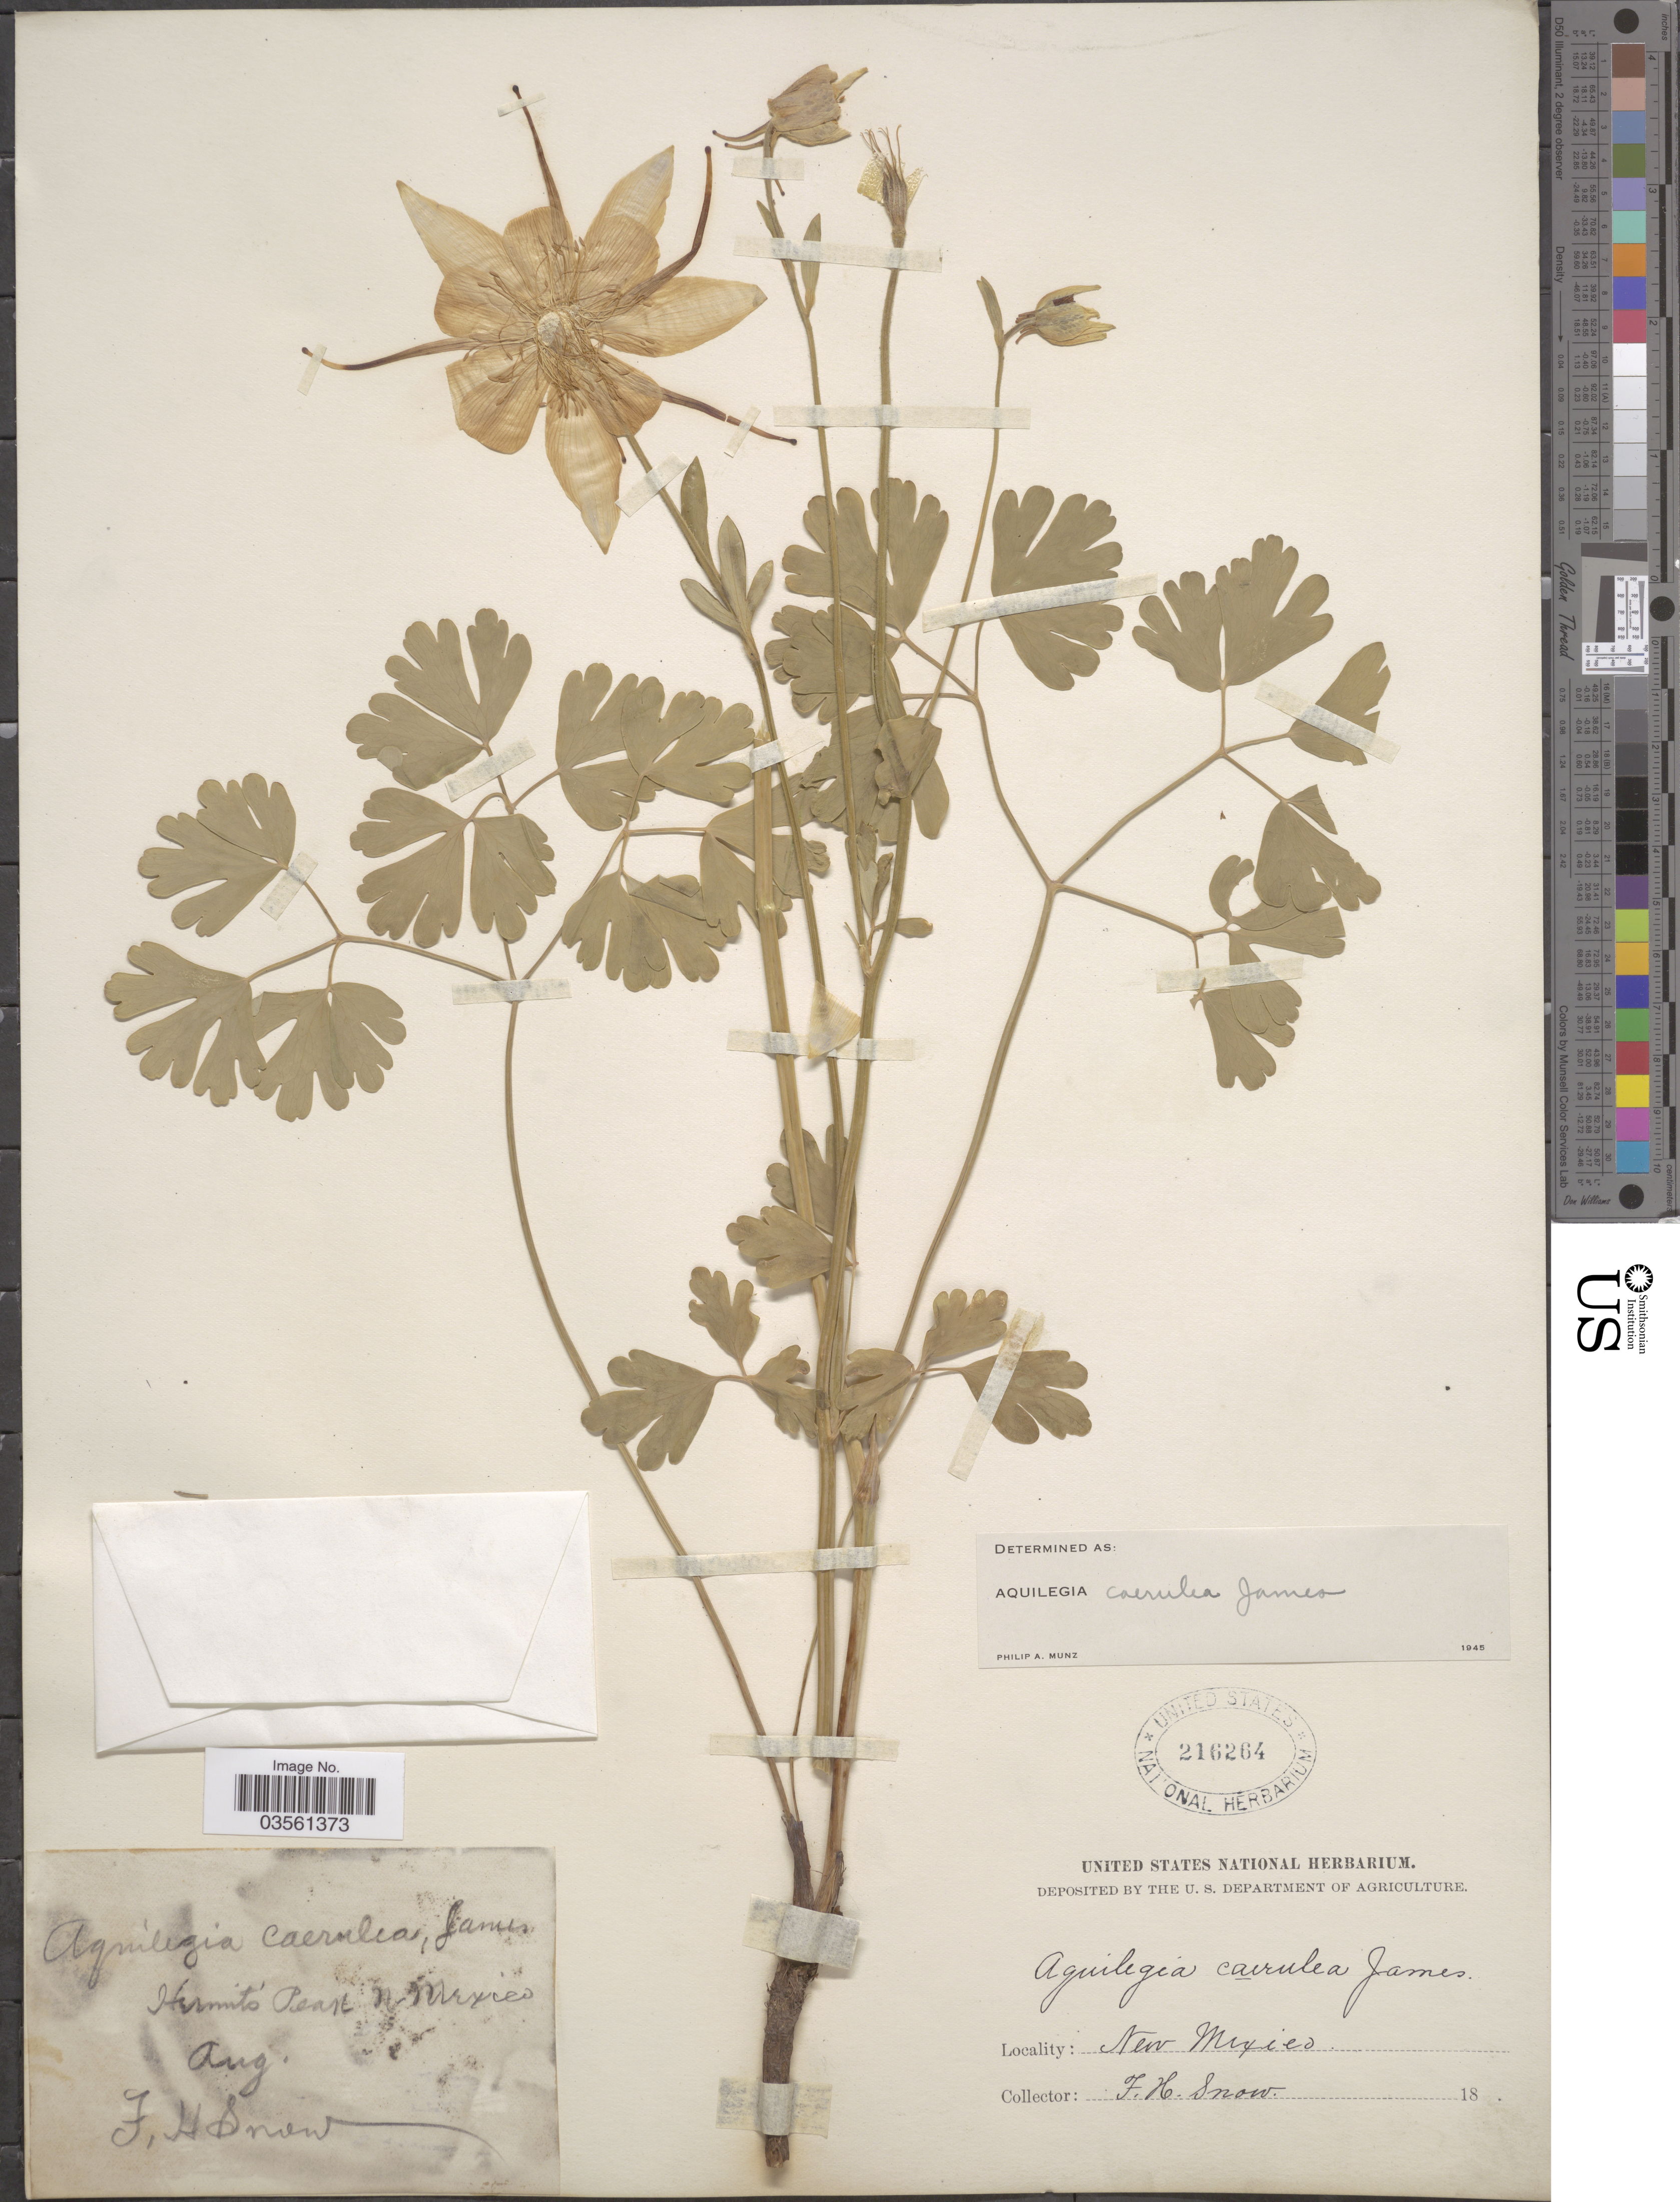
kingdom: Plantae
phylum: Tracheophyta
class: Magnoliopsida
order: Ranunculales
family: Ranunculaceae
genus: Aquilegia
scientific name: Aquilegia coerulea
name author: E. James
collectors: F. H. Snow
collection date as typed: Aug 18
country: United States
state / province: New Mexico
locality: Hermito' Peak.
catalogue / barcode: US 216264